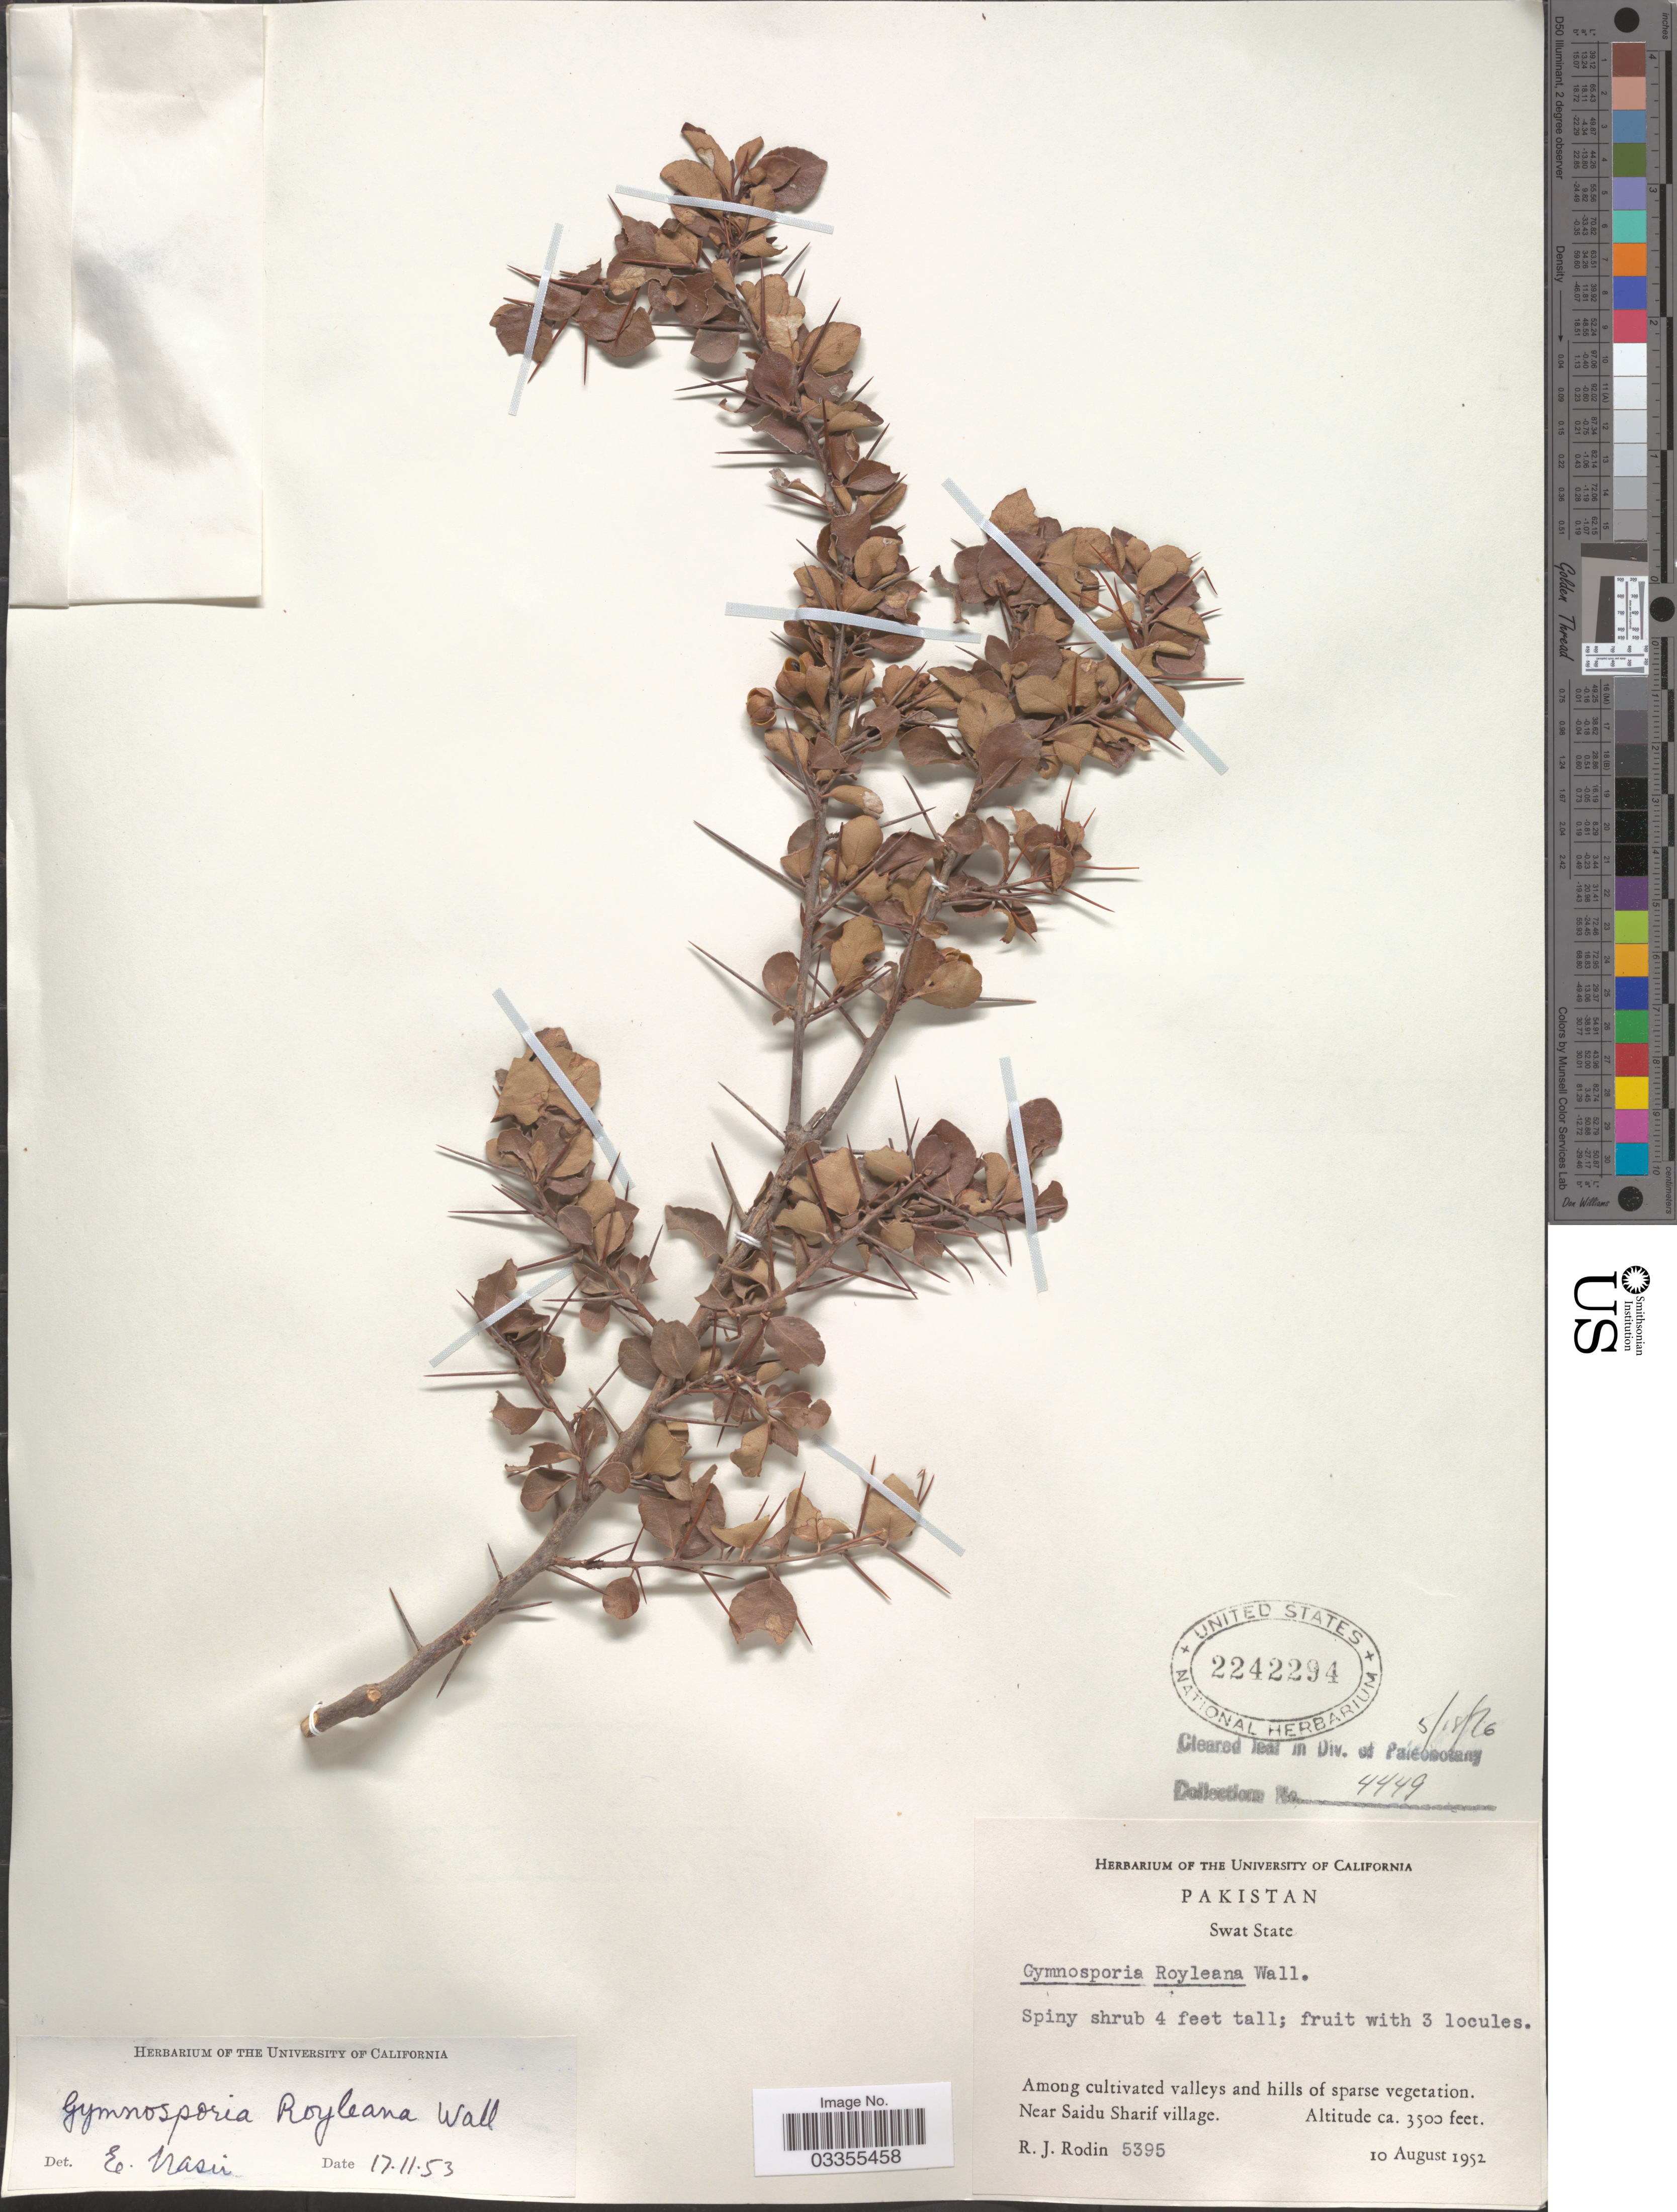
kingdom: Plantae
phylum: Tracheophyta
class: Magnoliopsida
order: Celastrales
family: Celastraceae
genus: Gymnosporia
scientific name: Gymnosporia royleana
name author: Wall. ex M.A. Lawson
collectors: R. J. Rodin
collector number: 5395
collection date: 1952-08-10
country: Pakistan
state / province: Khyber Pakhtunkhwa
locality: Swat State. Near Saidu Sharif village.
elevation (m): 1067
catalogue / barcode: US 2242294